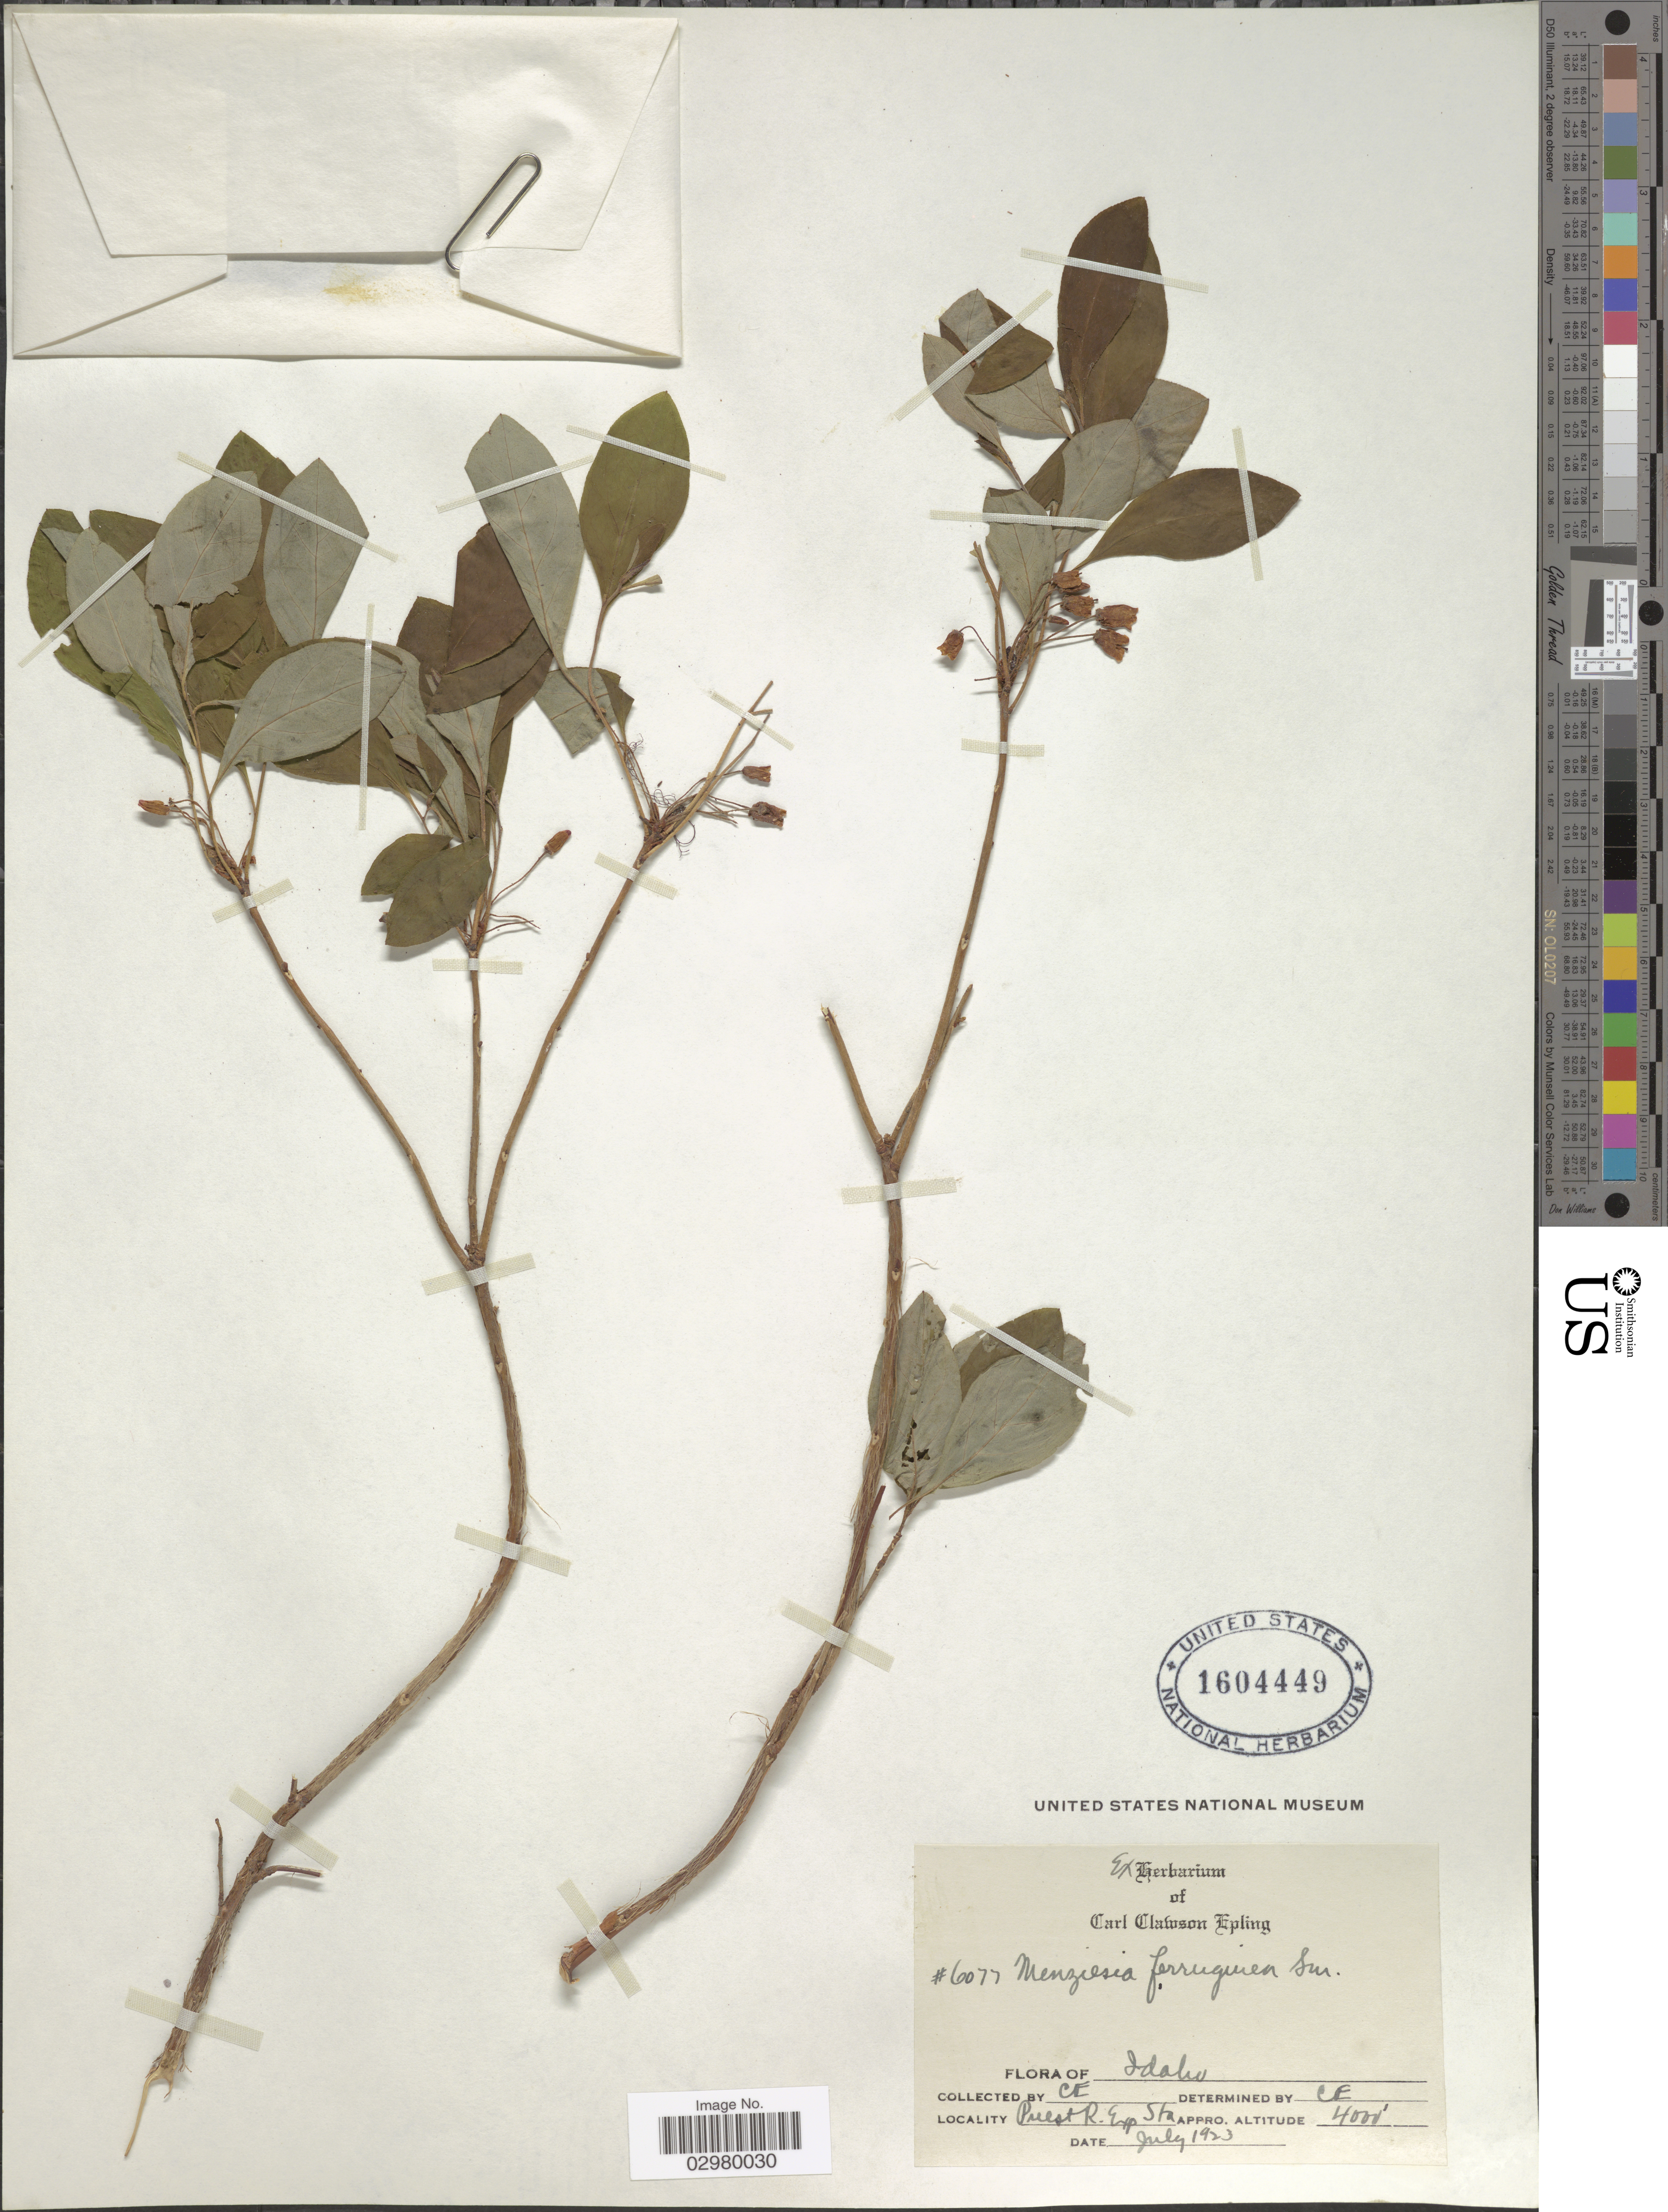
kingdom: Plantae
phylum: Tracheophyta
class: Magnoliopsida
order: Ericales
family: Ericaceae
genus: Menziesia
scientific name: Menziesia ferruginea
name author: Sm.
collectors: C. C. Epling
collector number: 6077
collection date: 1923-07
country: United States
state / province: Idaho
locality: Puest R. Exp Sta.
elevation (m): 1219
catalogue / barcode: US 1604449